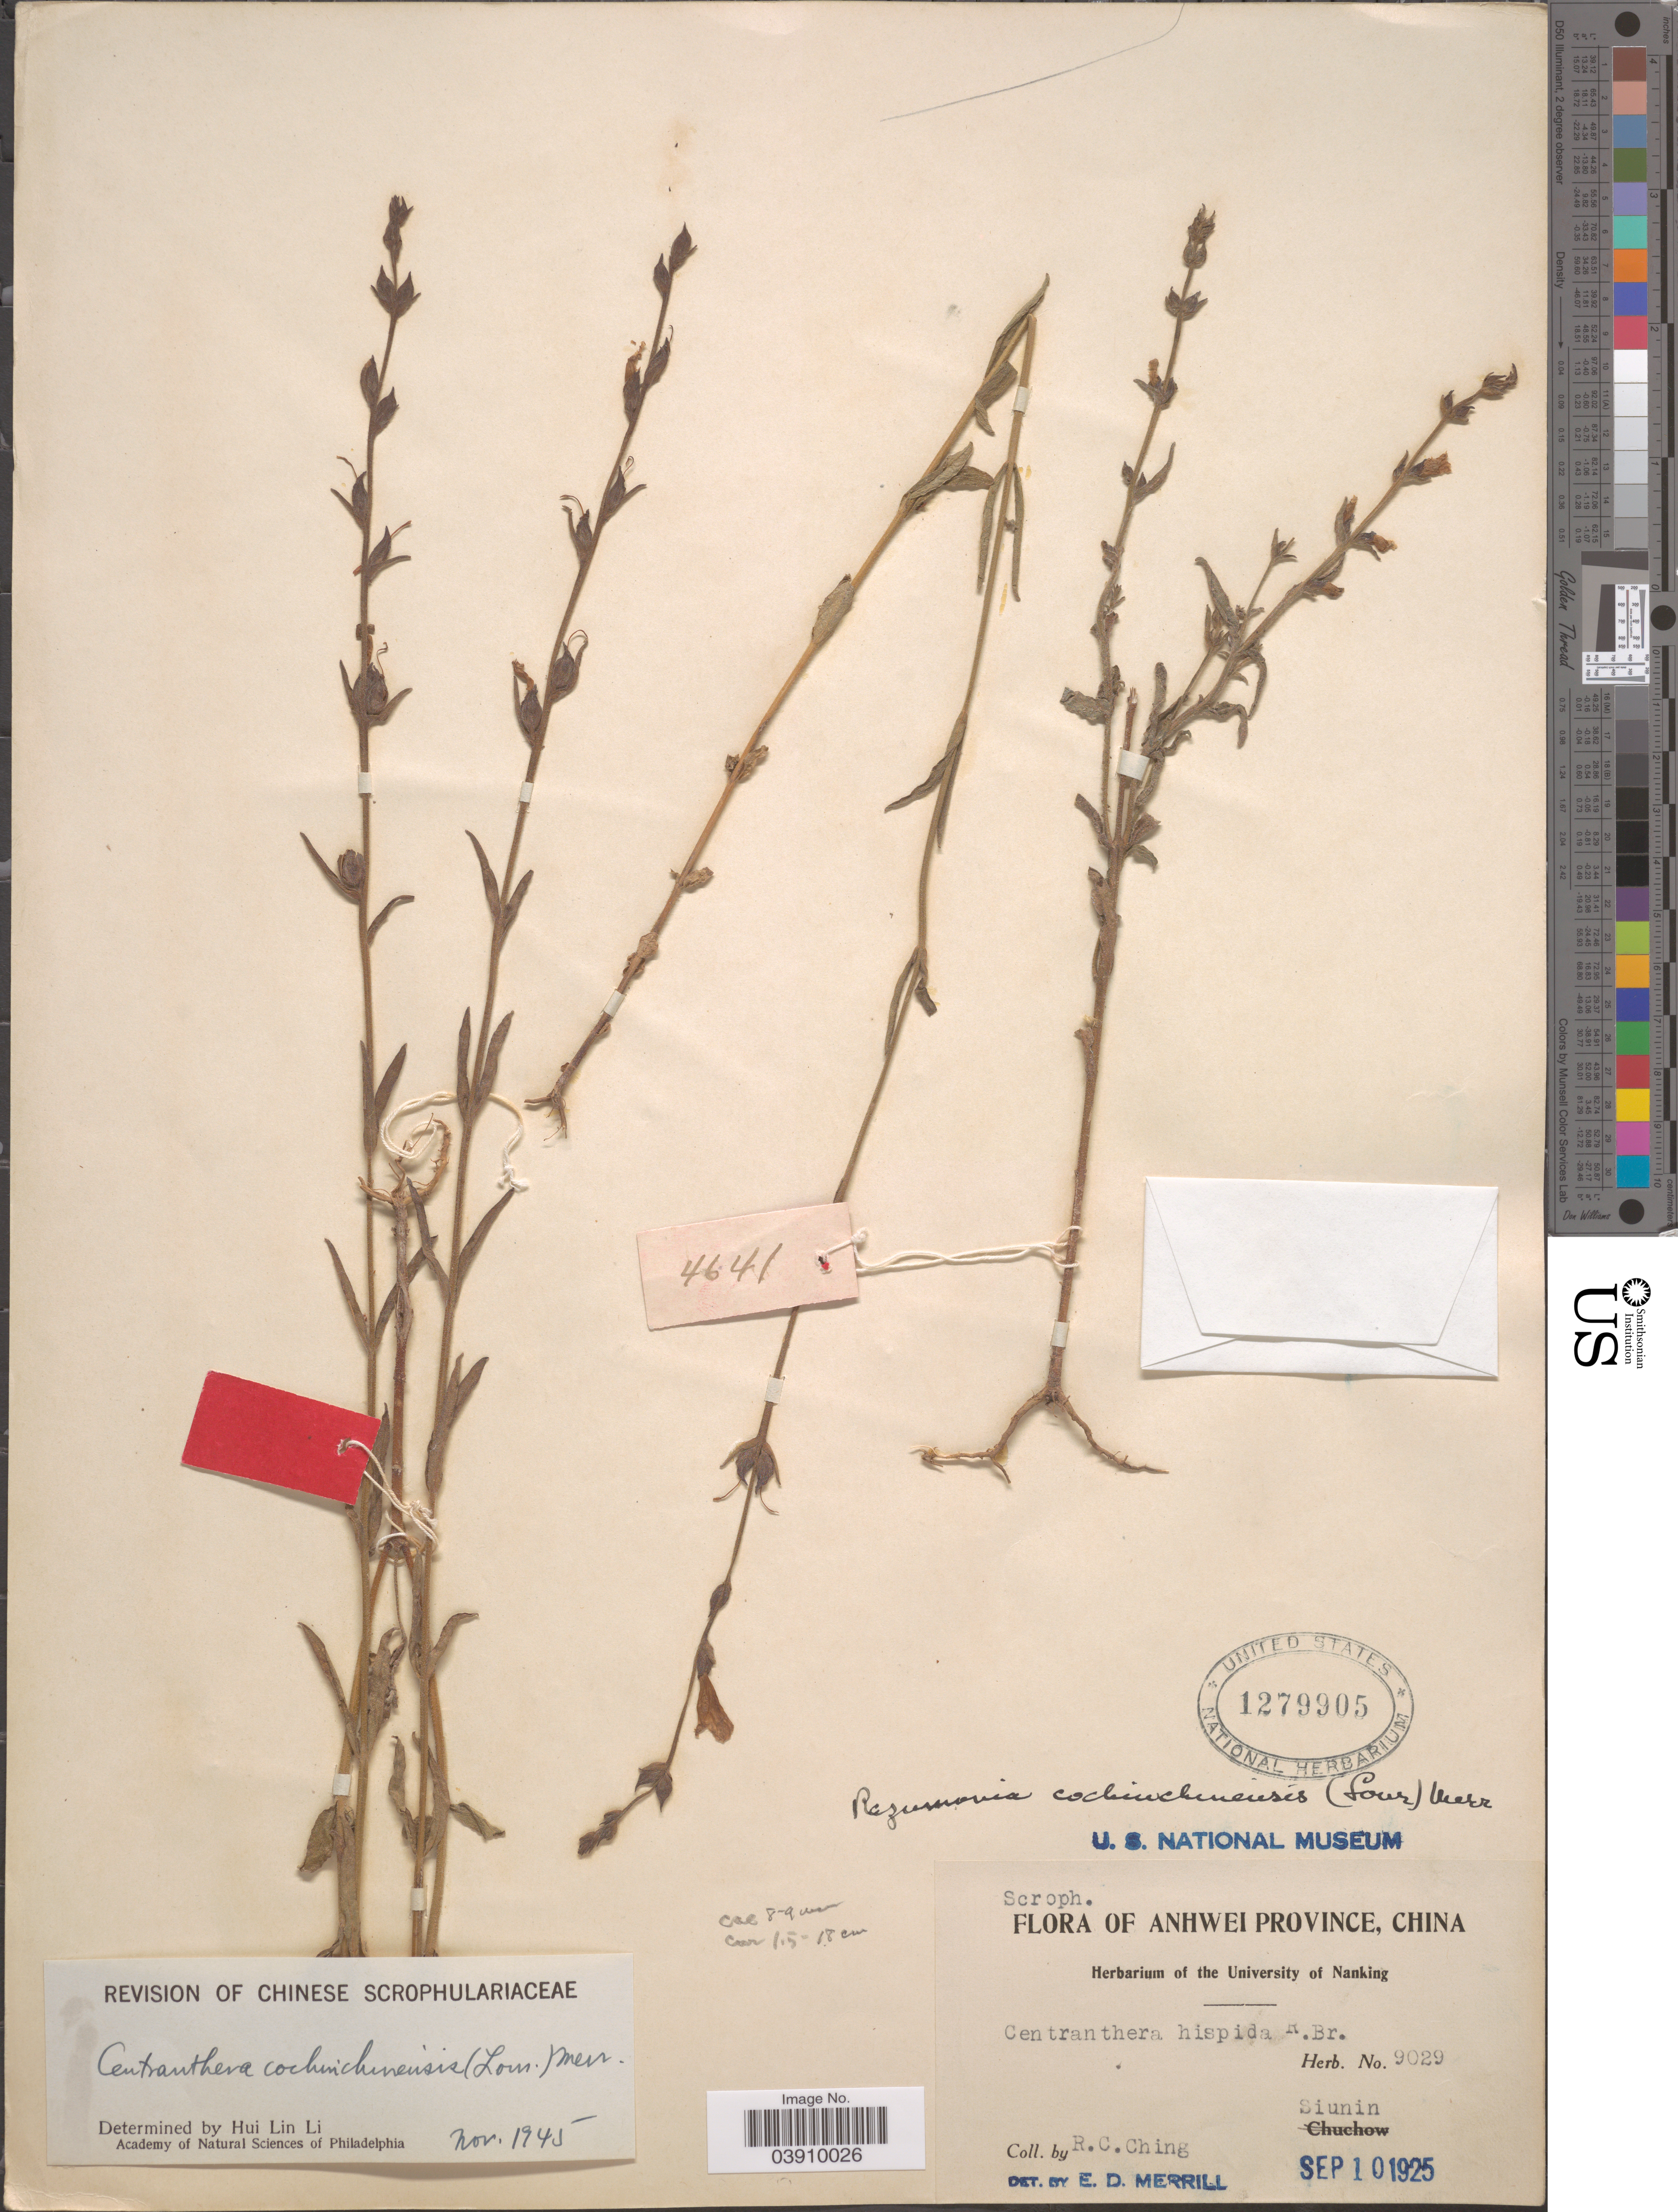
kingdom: Plantae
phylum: Tracheophyta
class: Magnoliopsida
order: Lamiales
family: Orobanchaceae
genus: Centranthera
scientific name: Centranthera cochinchinensis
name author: (Lour.) Merr.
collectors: R. C. Ching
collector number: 9029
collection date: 1925-09-10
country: China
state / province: Anhui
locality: Anhwei Province. Siunin.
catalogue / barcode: US 1279905